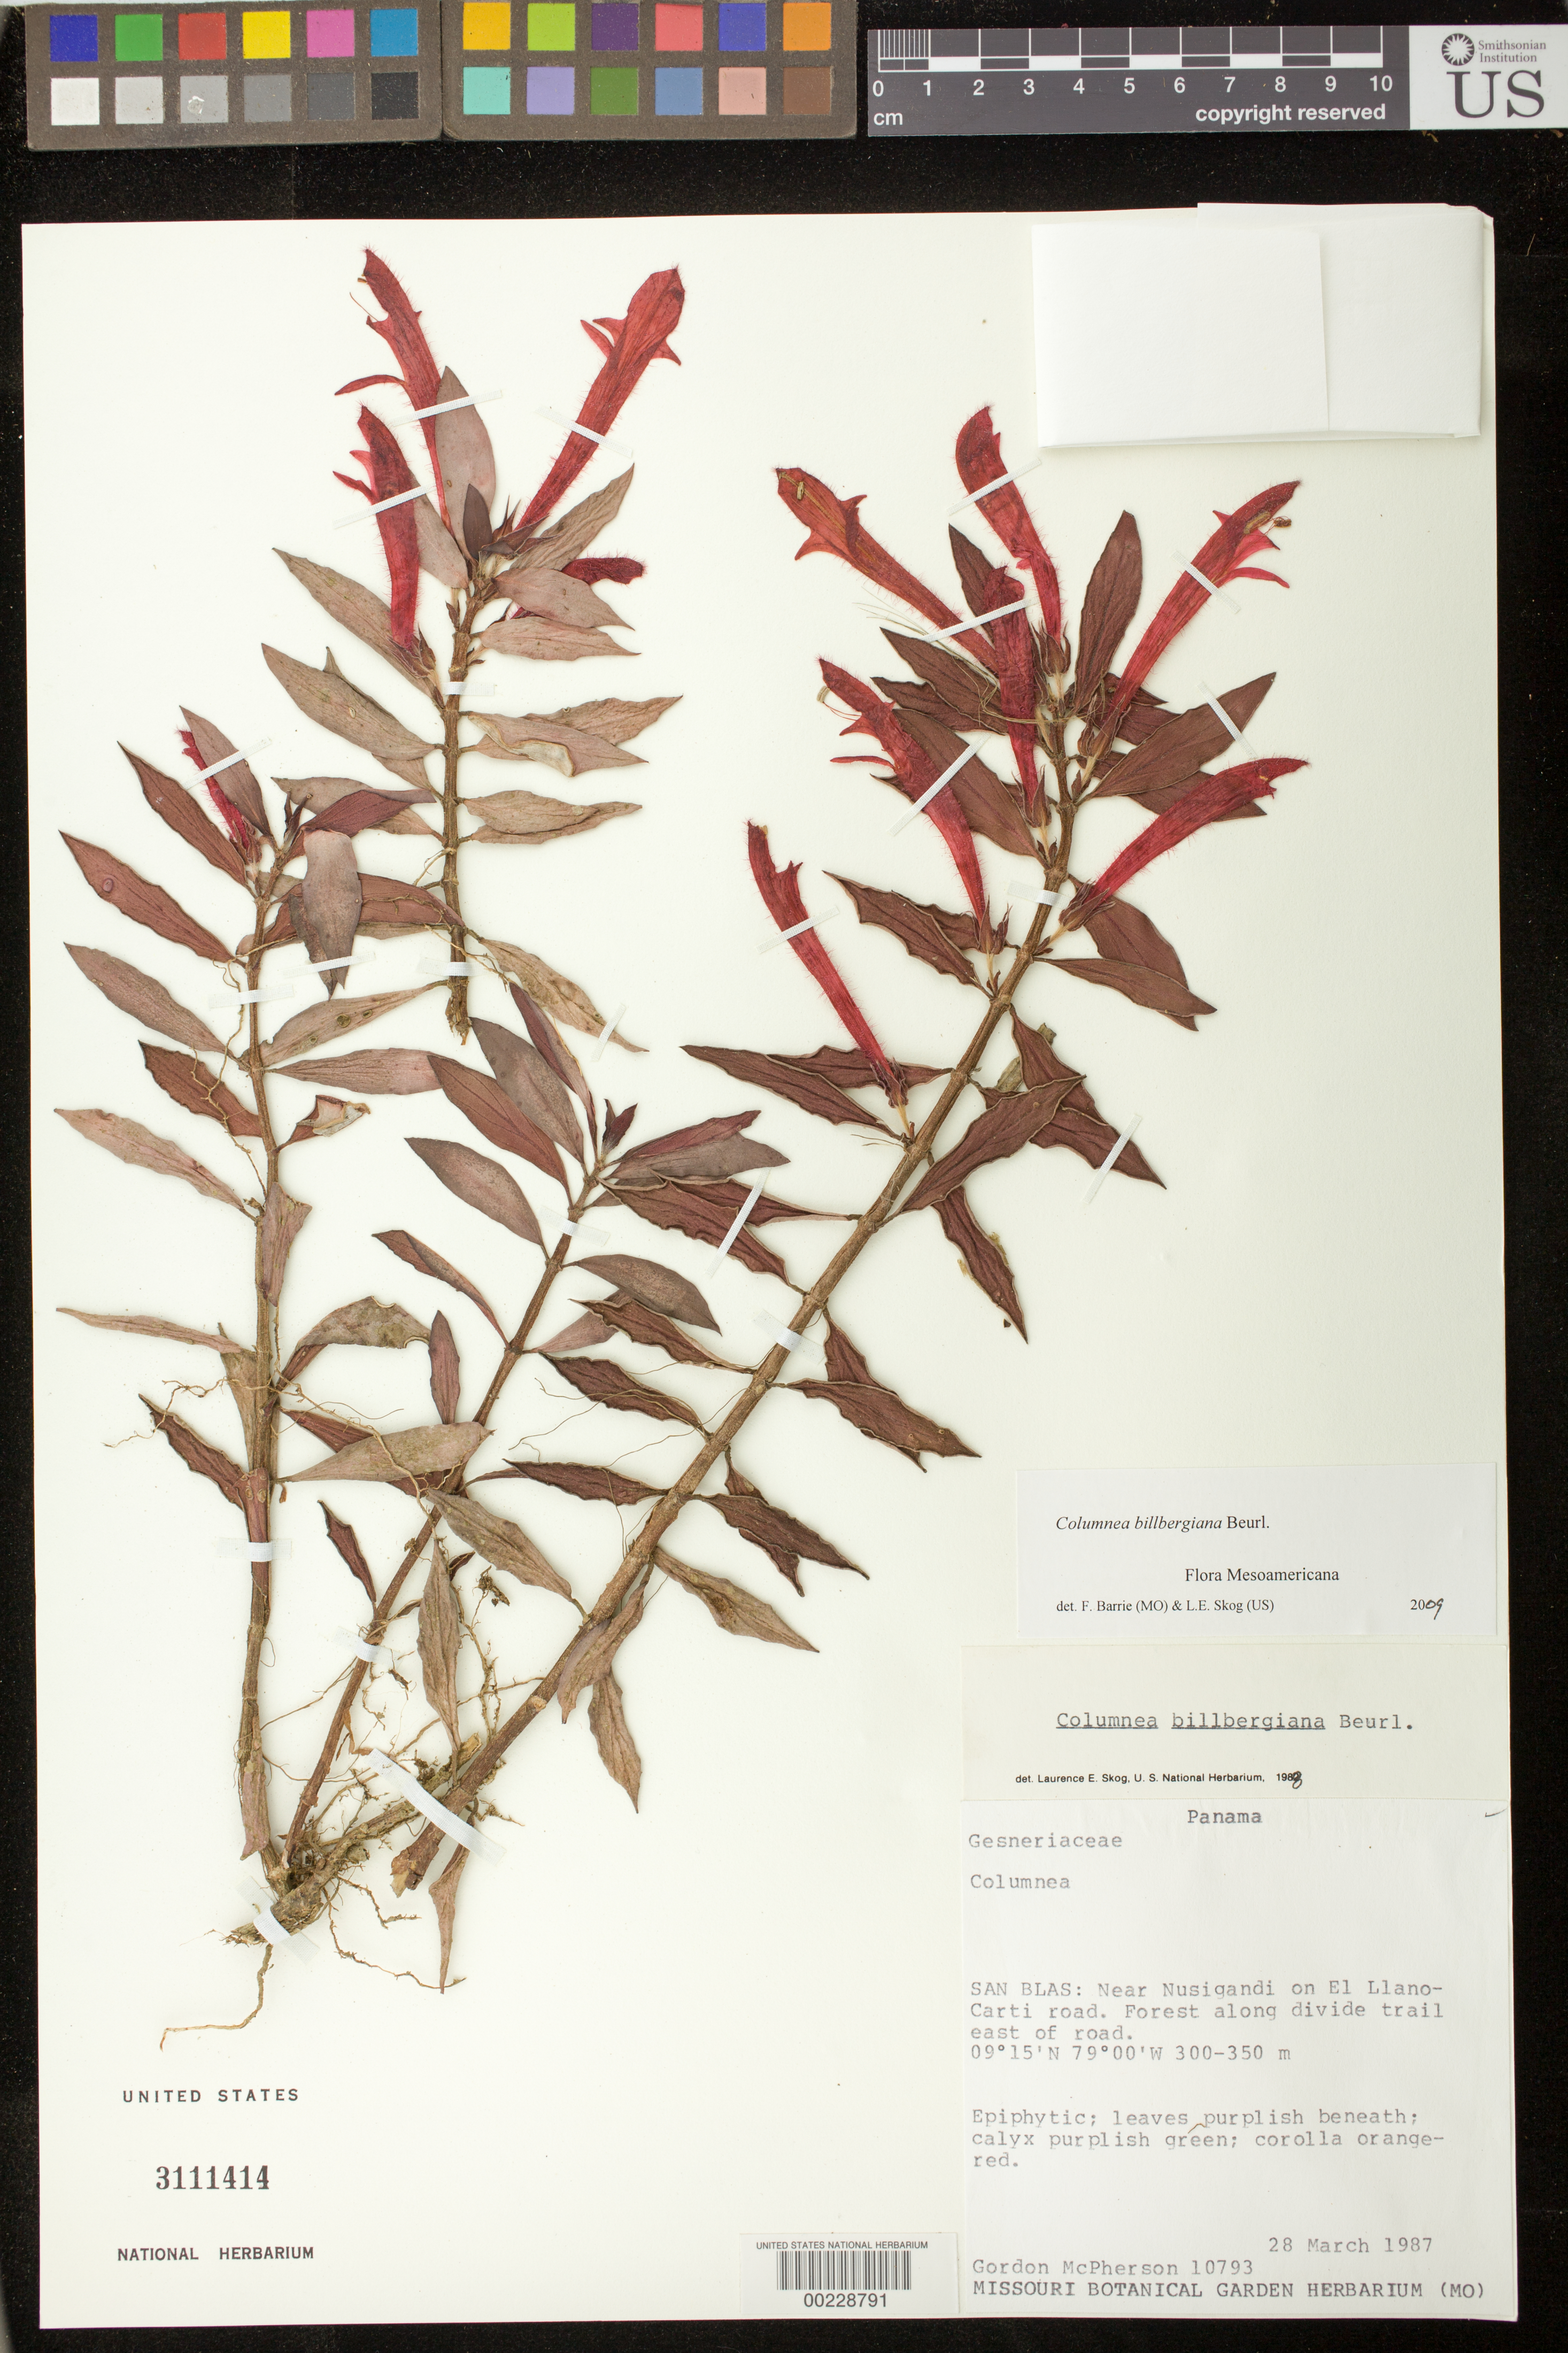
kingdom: Plantae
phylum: Tracheophyta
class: Magnoliopsida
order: Lamiales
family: Gesneriaceae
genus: Columnea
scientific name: Columnea billbergiana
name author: Beurl.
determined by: Skog, Laurence E.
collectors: G. D. McPherson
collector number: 10793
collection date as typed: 28 Mar 1987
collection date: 1987-03-28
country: Panama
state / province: Kuna Yala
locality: Near Nusigandi on El Llano-Carti road, forest along divide trail E of road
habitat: Forest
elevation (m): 300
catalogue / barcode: US 3111414